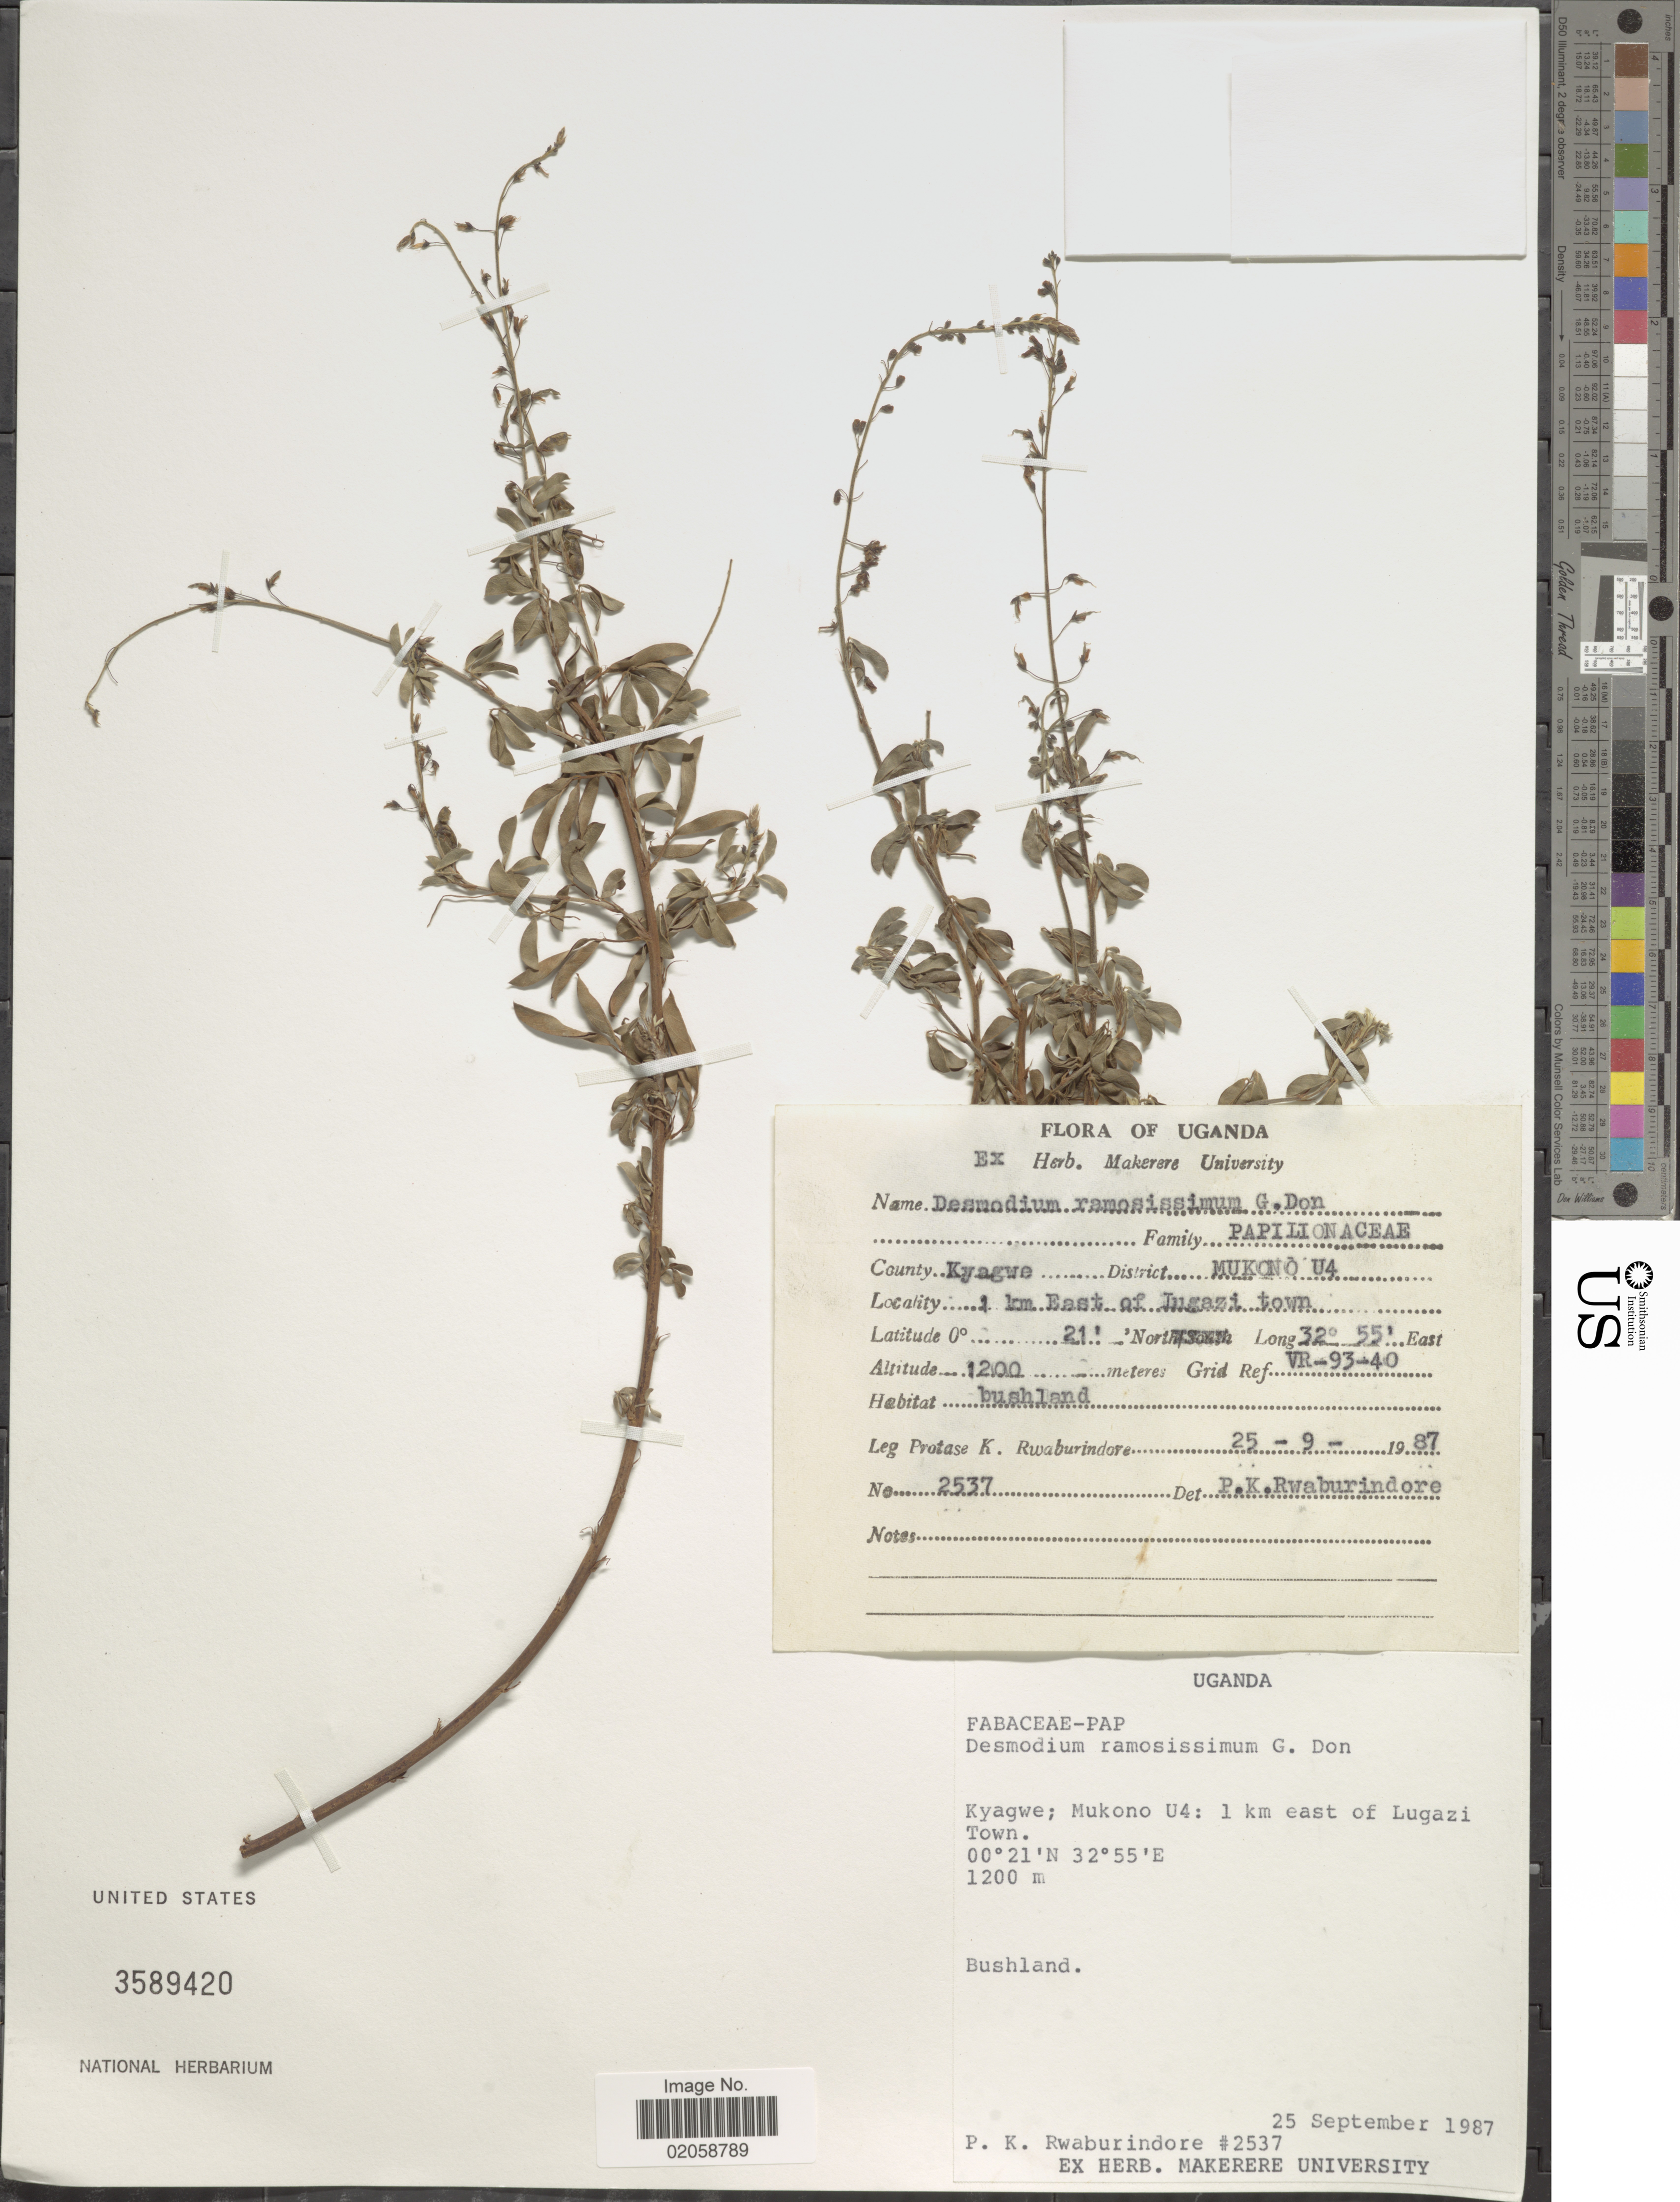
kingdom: Plantae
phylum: Tracheophyta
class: Magnoliopsida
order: Fabales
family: Fabaceae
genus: Grona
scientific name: Grona ramosissima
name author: (G. Don) H. Ohashi & K. Ohashi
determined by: Strong, Mark T., (BOT), Smithsonian Institution - National Museum of Natural History (UNITED STATES)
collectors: P. Rwaburindore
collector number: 2537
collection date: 1987-09-25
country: Uganda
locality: County Kyagwe. District Mukono U4. 1 km East of Ingazi town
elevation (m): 1200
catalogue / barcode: US 3589420